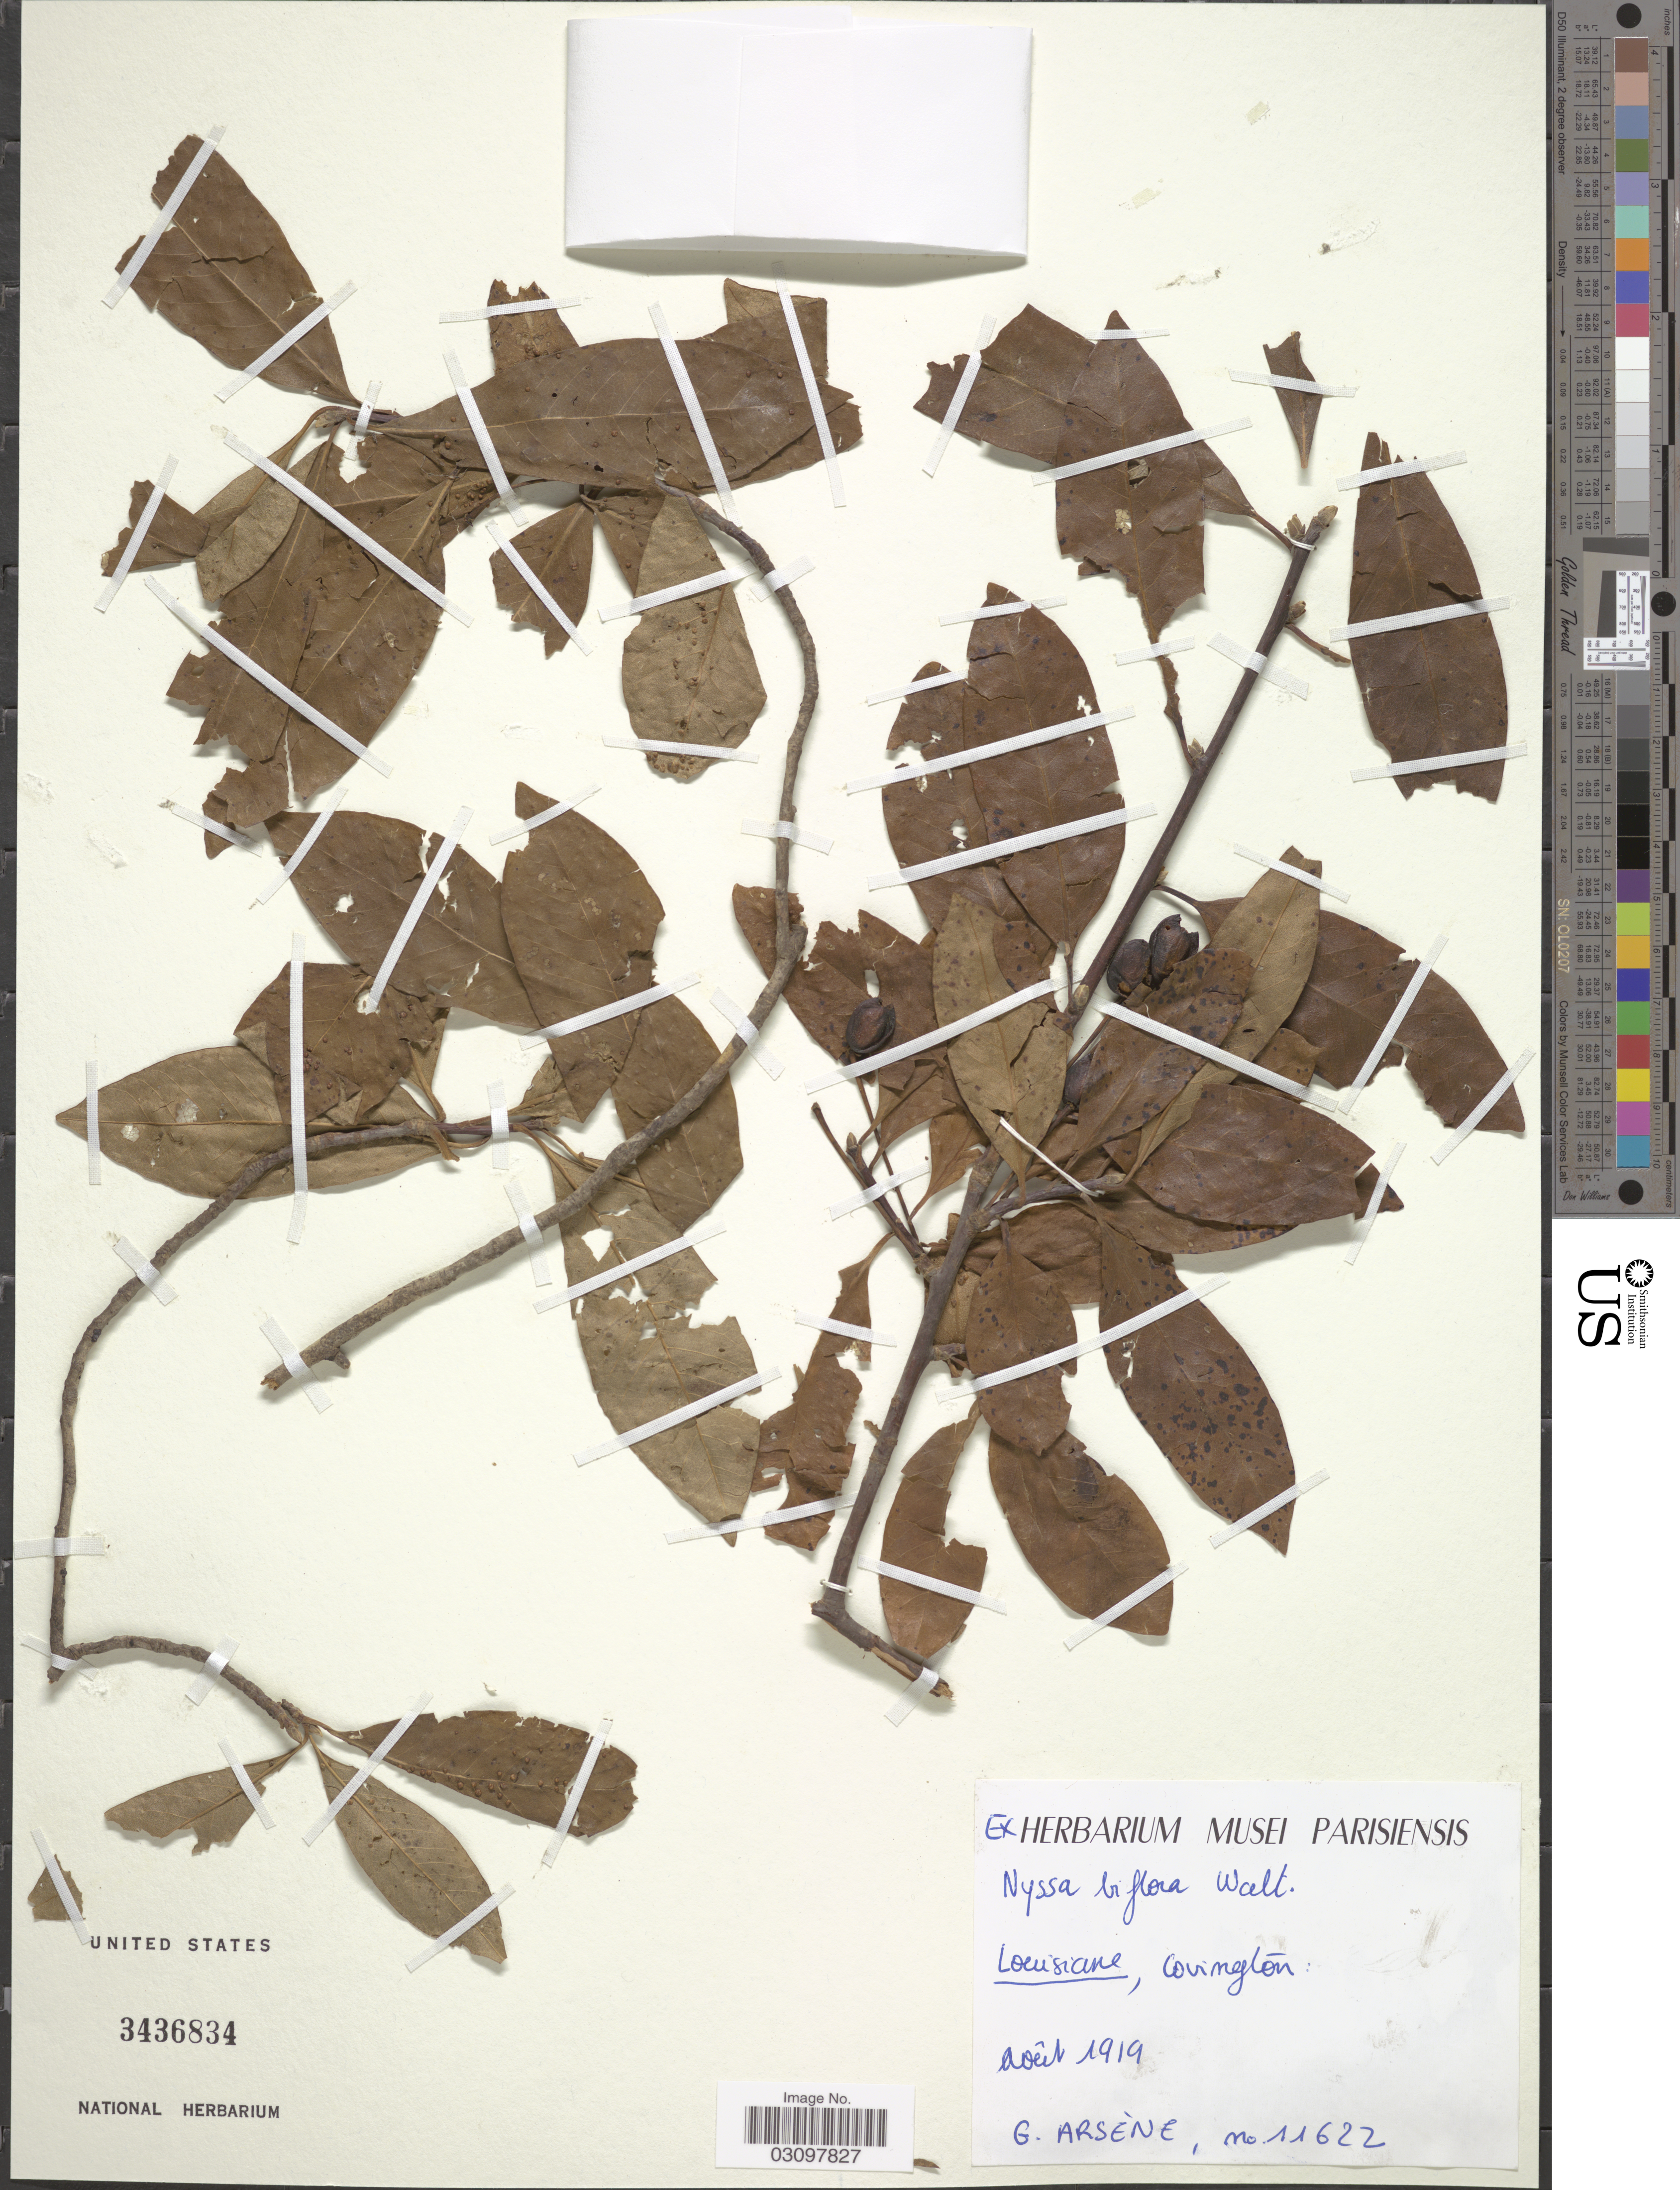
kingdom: Plantae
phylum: Tracheophyta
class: Magnoliopsida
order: Cornales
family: Nyssaceae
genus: Nyssa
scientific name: Nyssa biflora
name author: Walter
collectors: Bro. G. Arsène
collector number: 11622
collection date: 1919-08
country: United States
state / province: Louisiana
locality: Covington.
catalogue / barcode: US 3436834